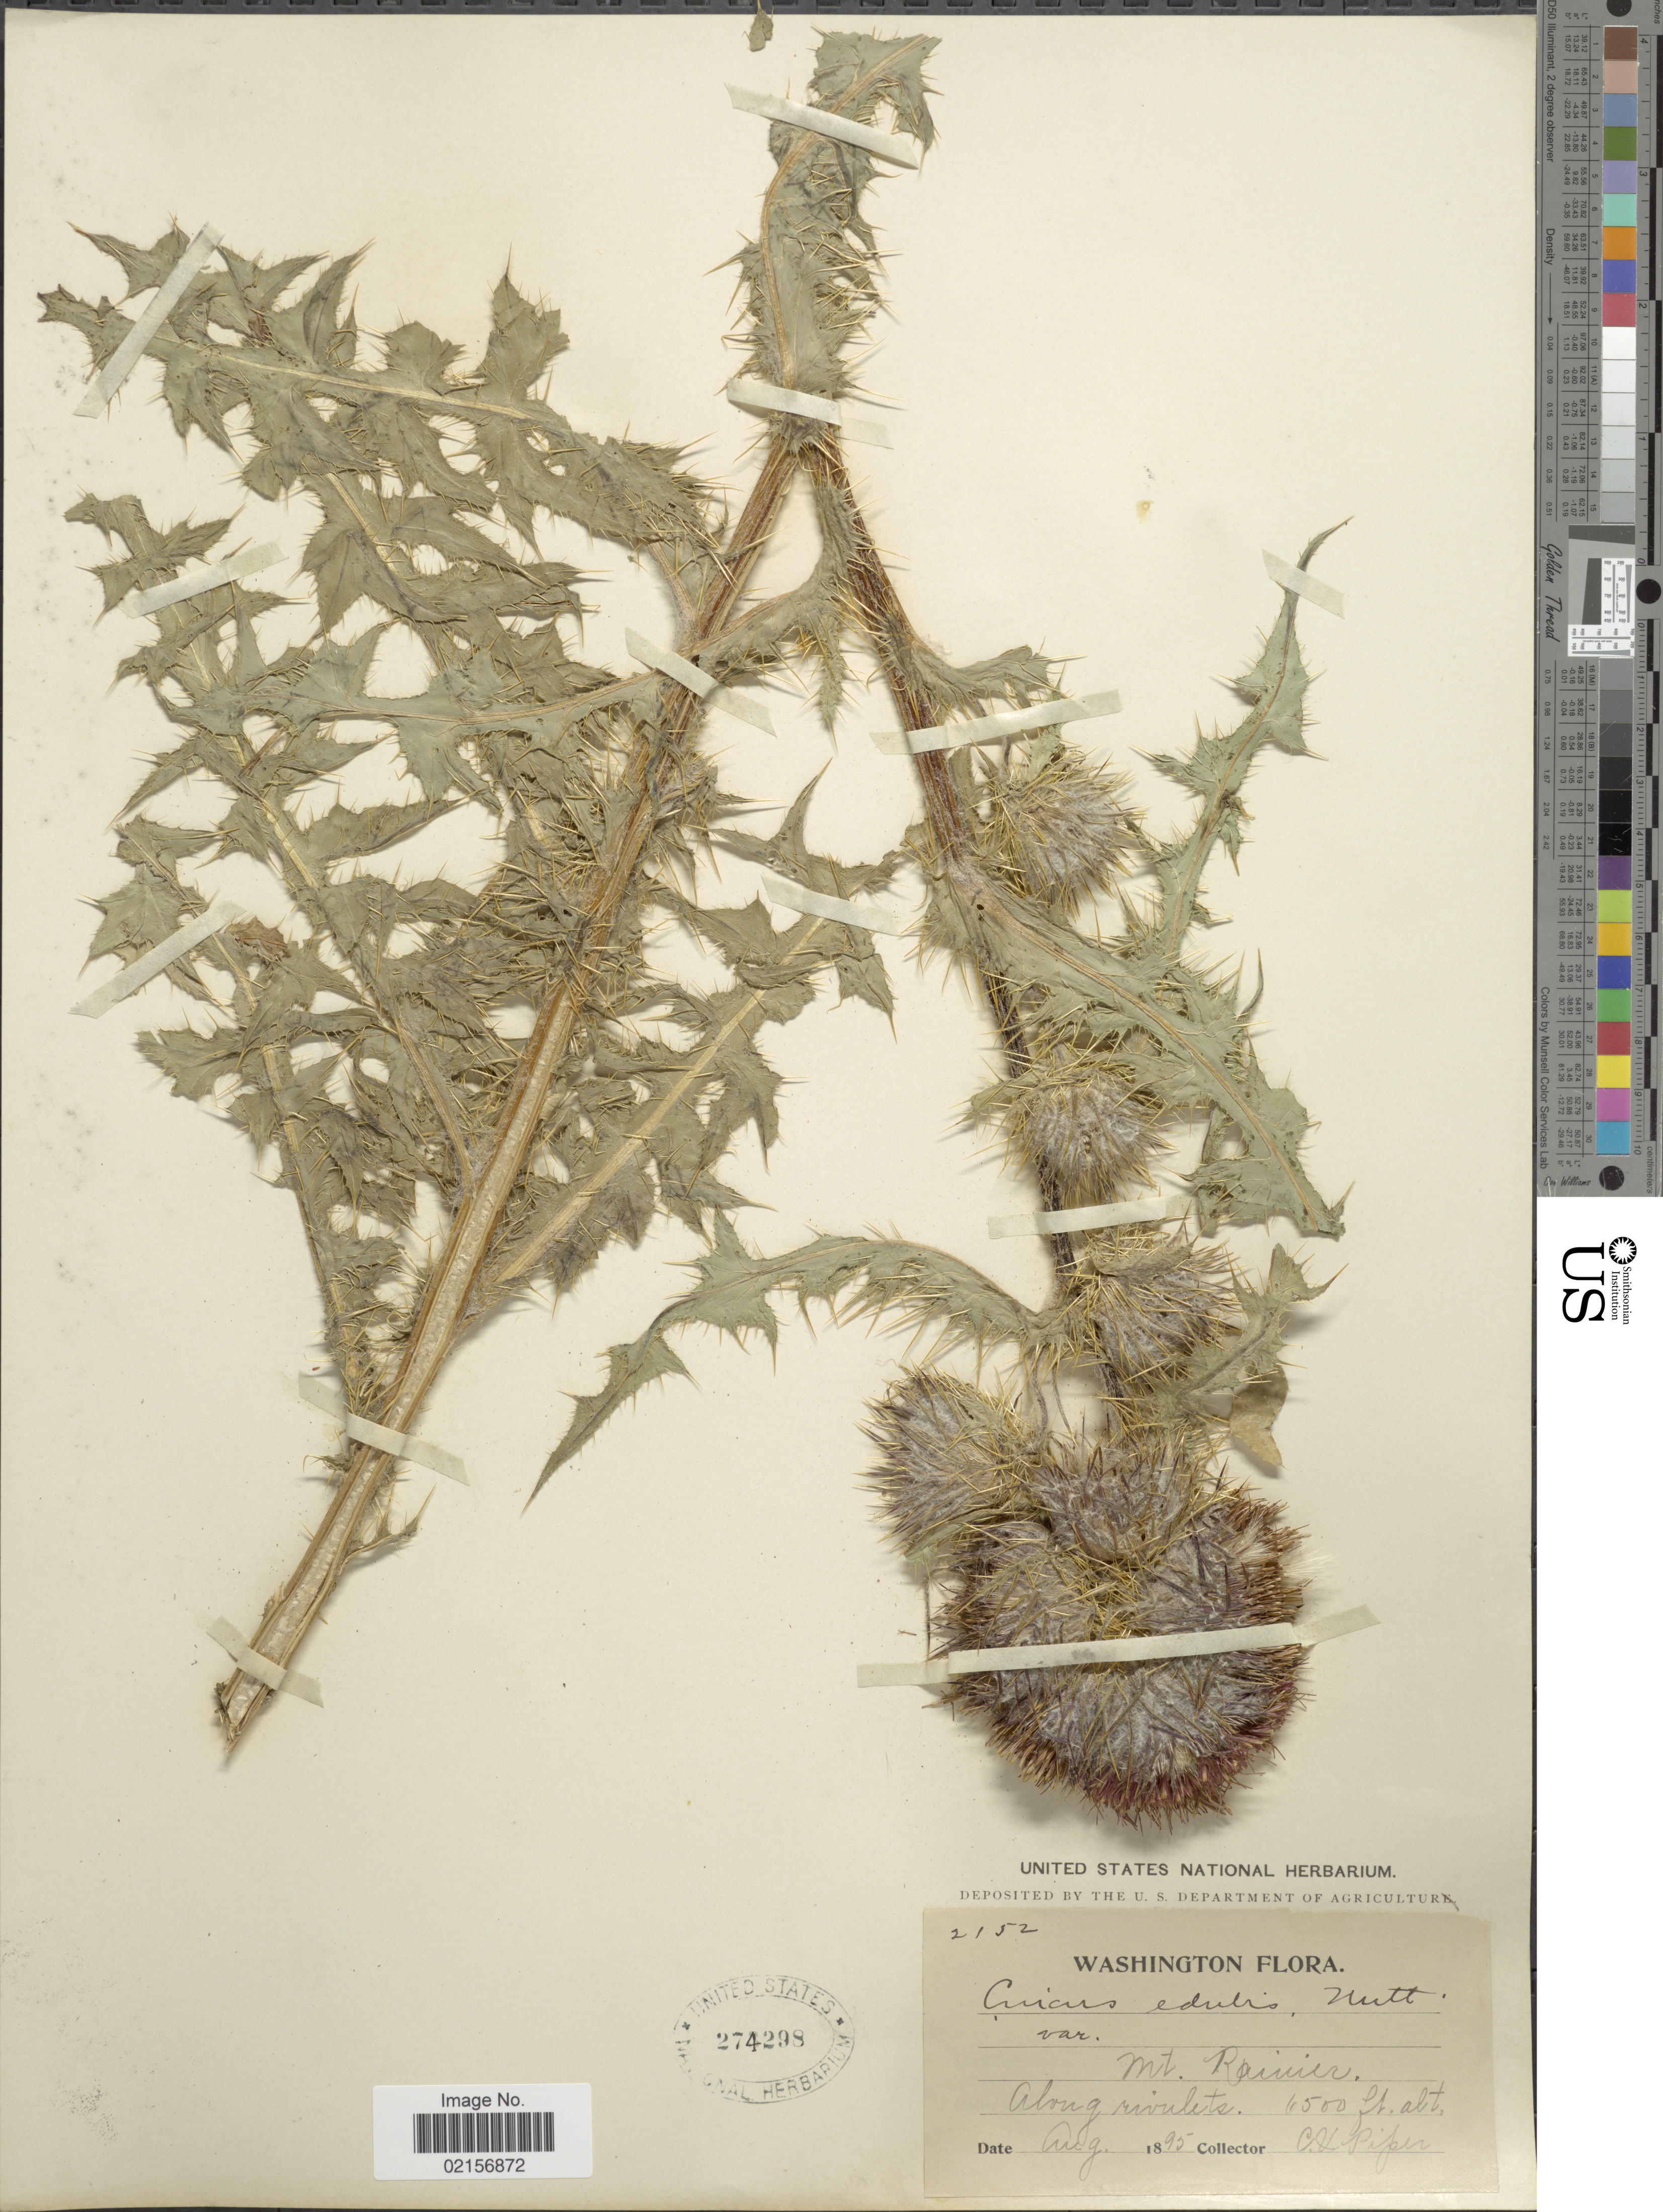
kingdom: Plantae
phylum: Tracheophyta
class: Magnoliopsida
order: Asterales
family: Asteraceae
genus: Cirsium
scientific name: Cirsium edule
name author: Nutt.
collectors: C. V. Piper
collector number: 2152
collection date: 1895-08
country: United States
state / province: Washington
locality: Mt. Raivier, along rivulets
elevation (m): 3505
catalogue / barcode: US 274298